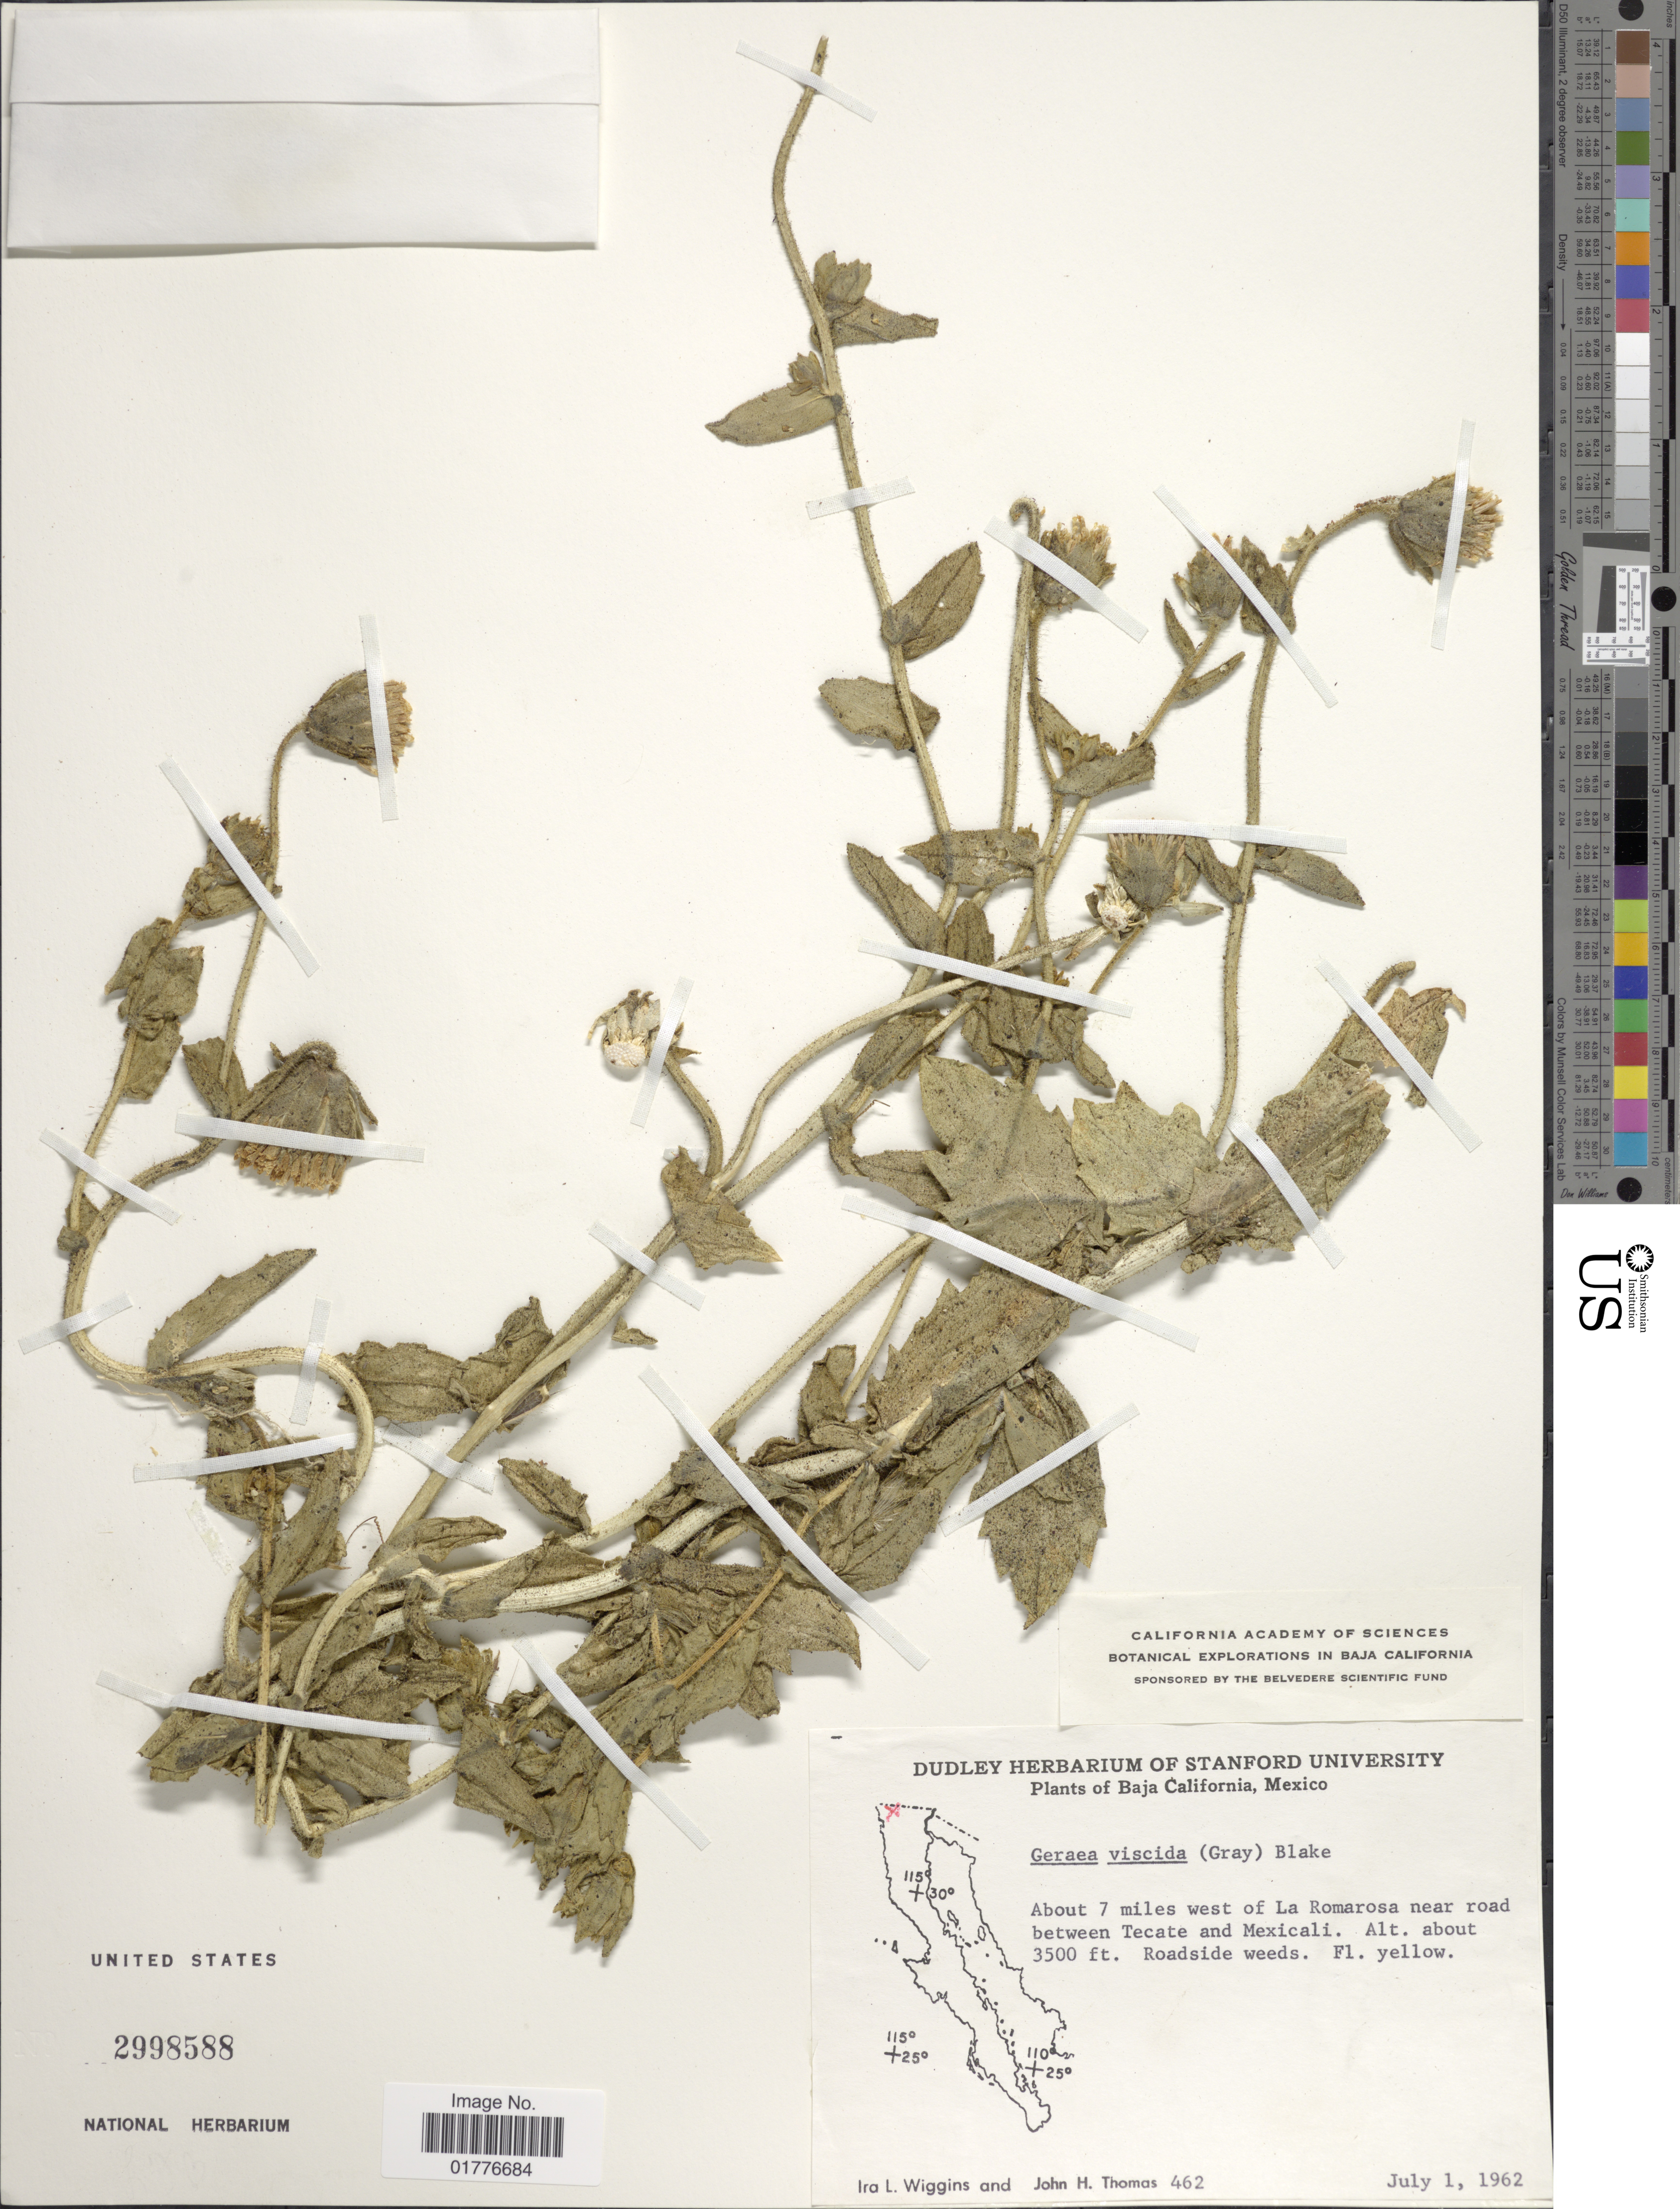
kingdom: Plantae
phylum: Tracheophyta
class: Magnoliopsida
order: Asterales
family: Asteraceae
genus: Geraea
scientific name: Geraea viscida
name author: (A. Gray) S.F. Blake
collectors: I. L. Wiggins & J. H. Thomas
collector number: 462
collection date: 1962-07-01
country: Mexico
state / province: Baja California Sur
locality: About 7 miles west of La Romarosa near road between Tecate and Mexicali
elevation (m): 1067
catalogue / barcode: US 2998588